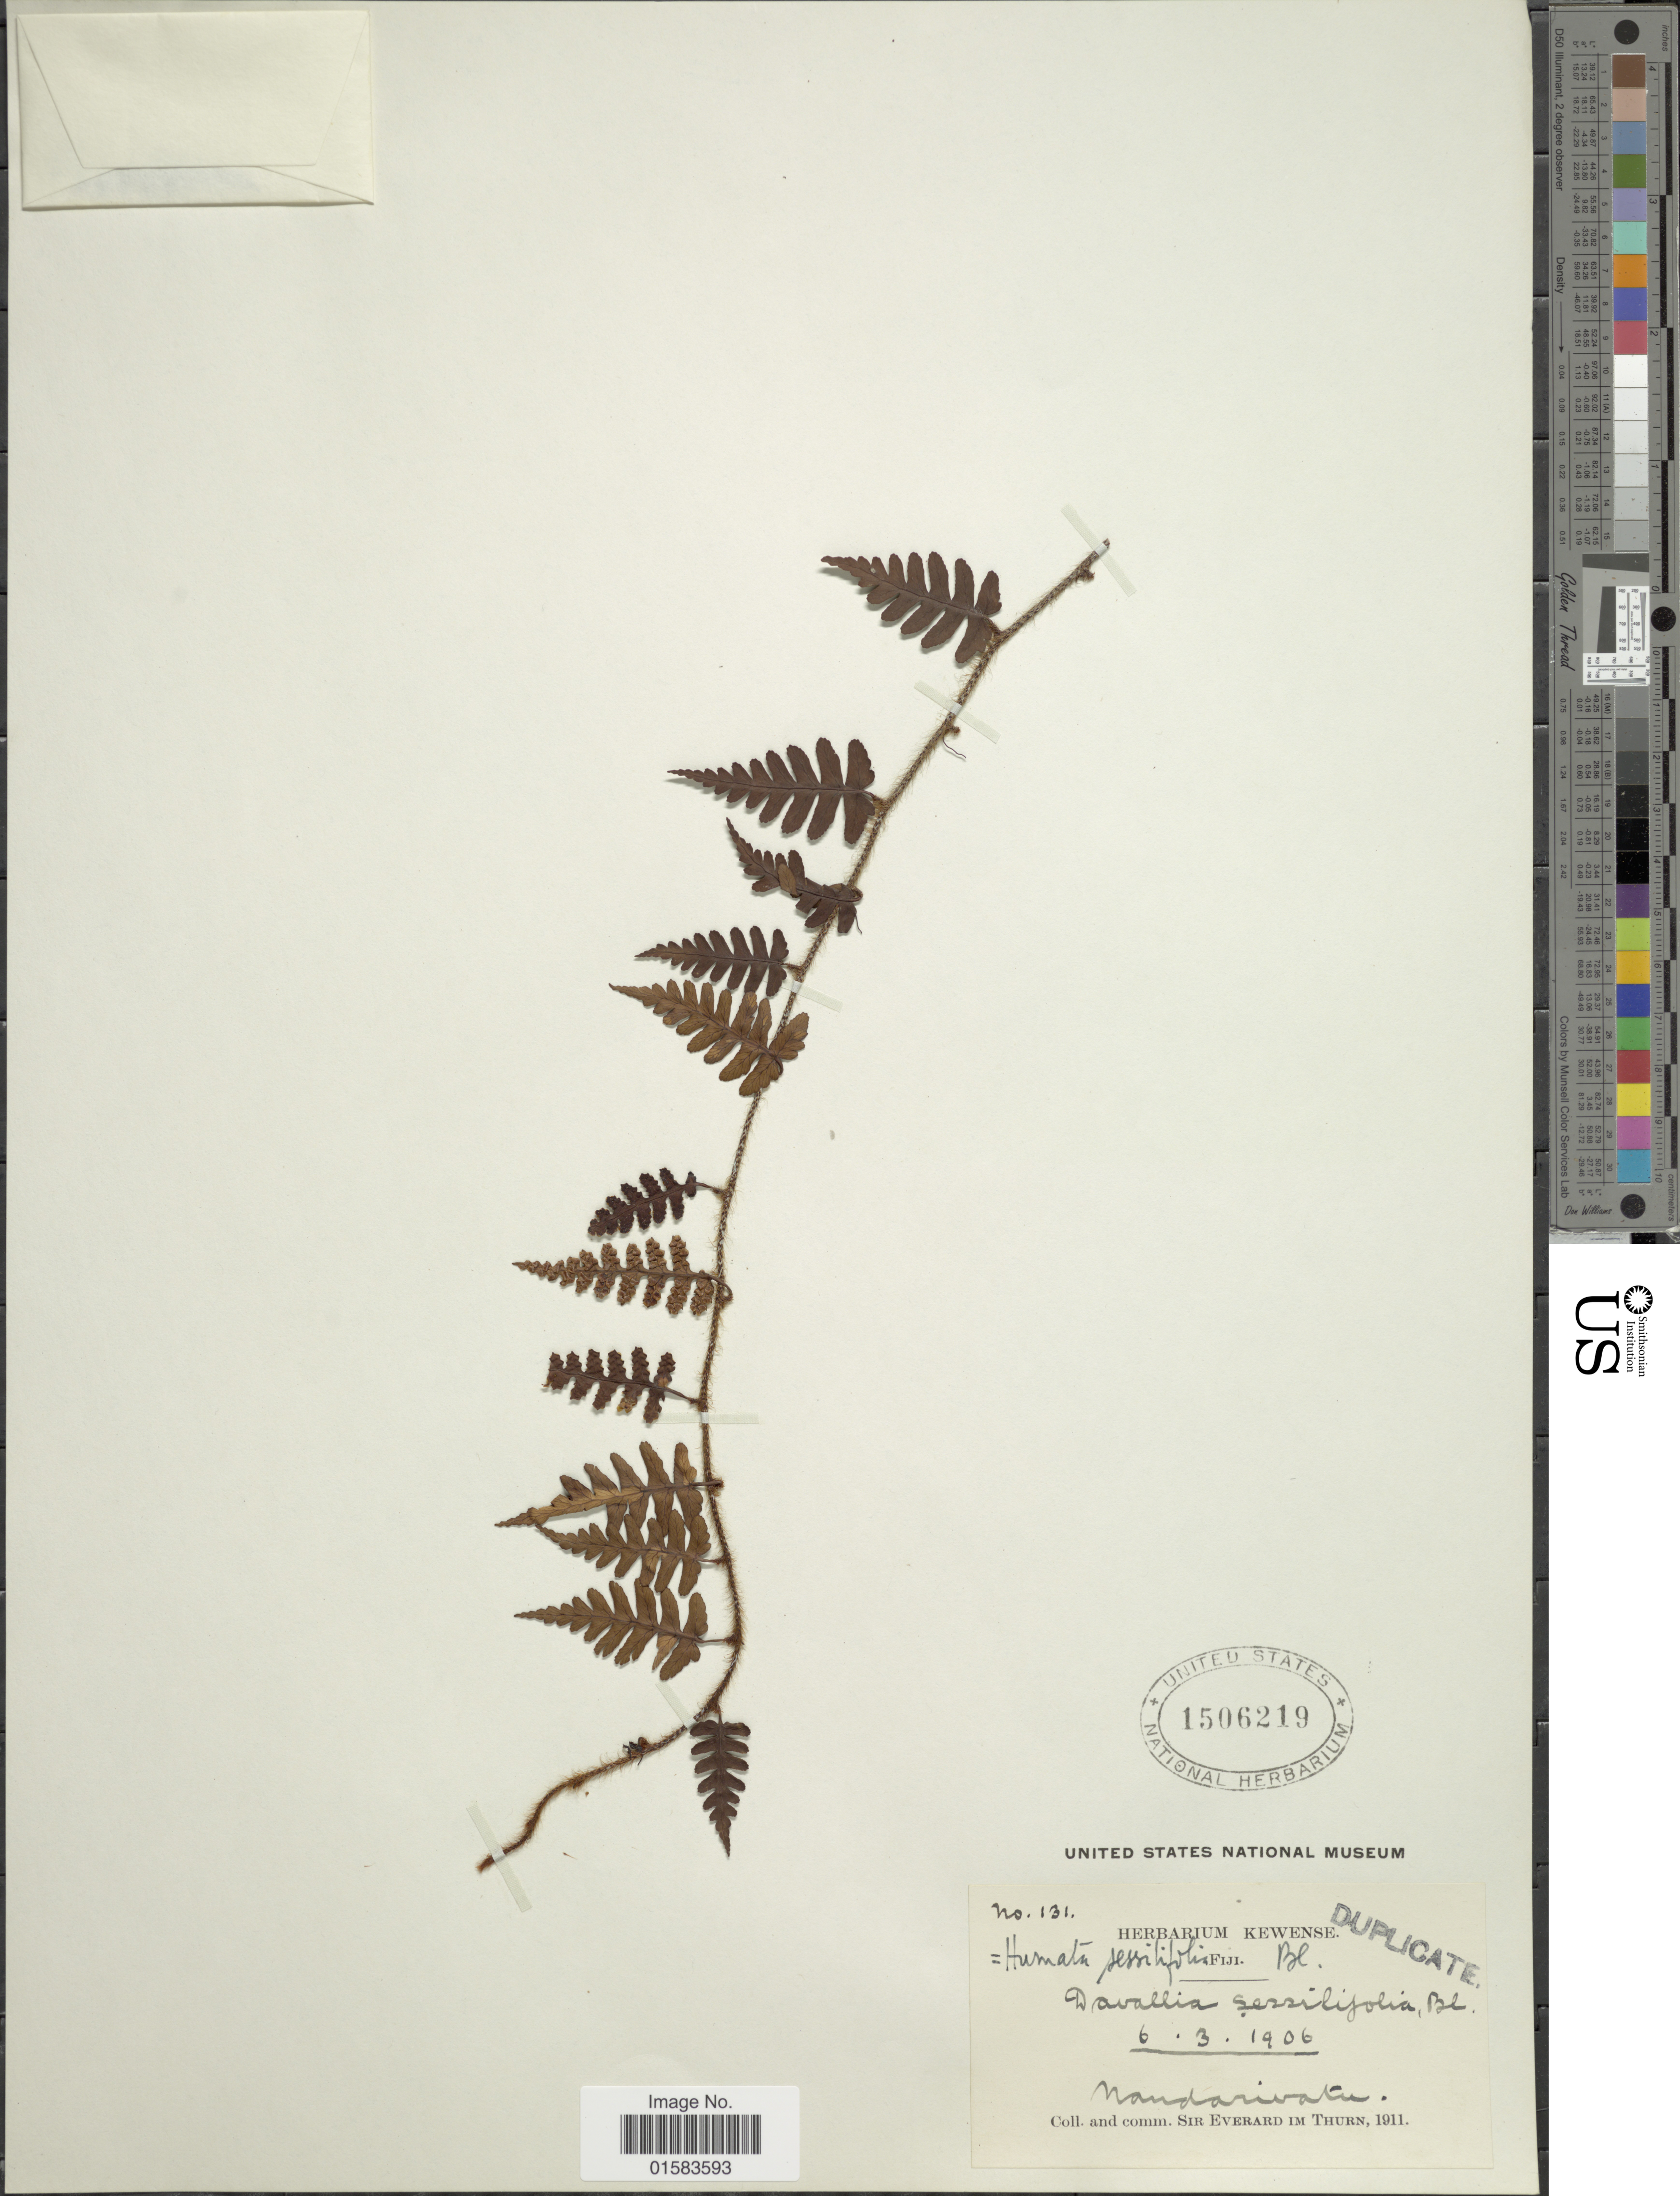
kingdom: Plantae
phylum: Tracheophyta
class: Polypodiopsida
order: Polypodiales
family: Davalliaceae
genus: Davallia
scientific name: Davallia sessilifolia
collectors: E. F. im Thurn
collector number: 131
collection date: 1906-03-06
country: Fiji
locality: Nandarivatu [interpreted]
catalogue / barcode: US 1506219